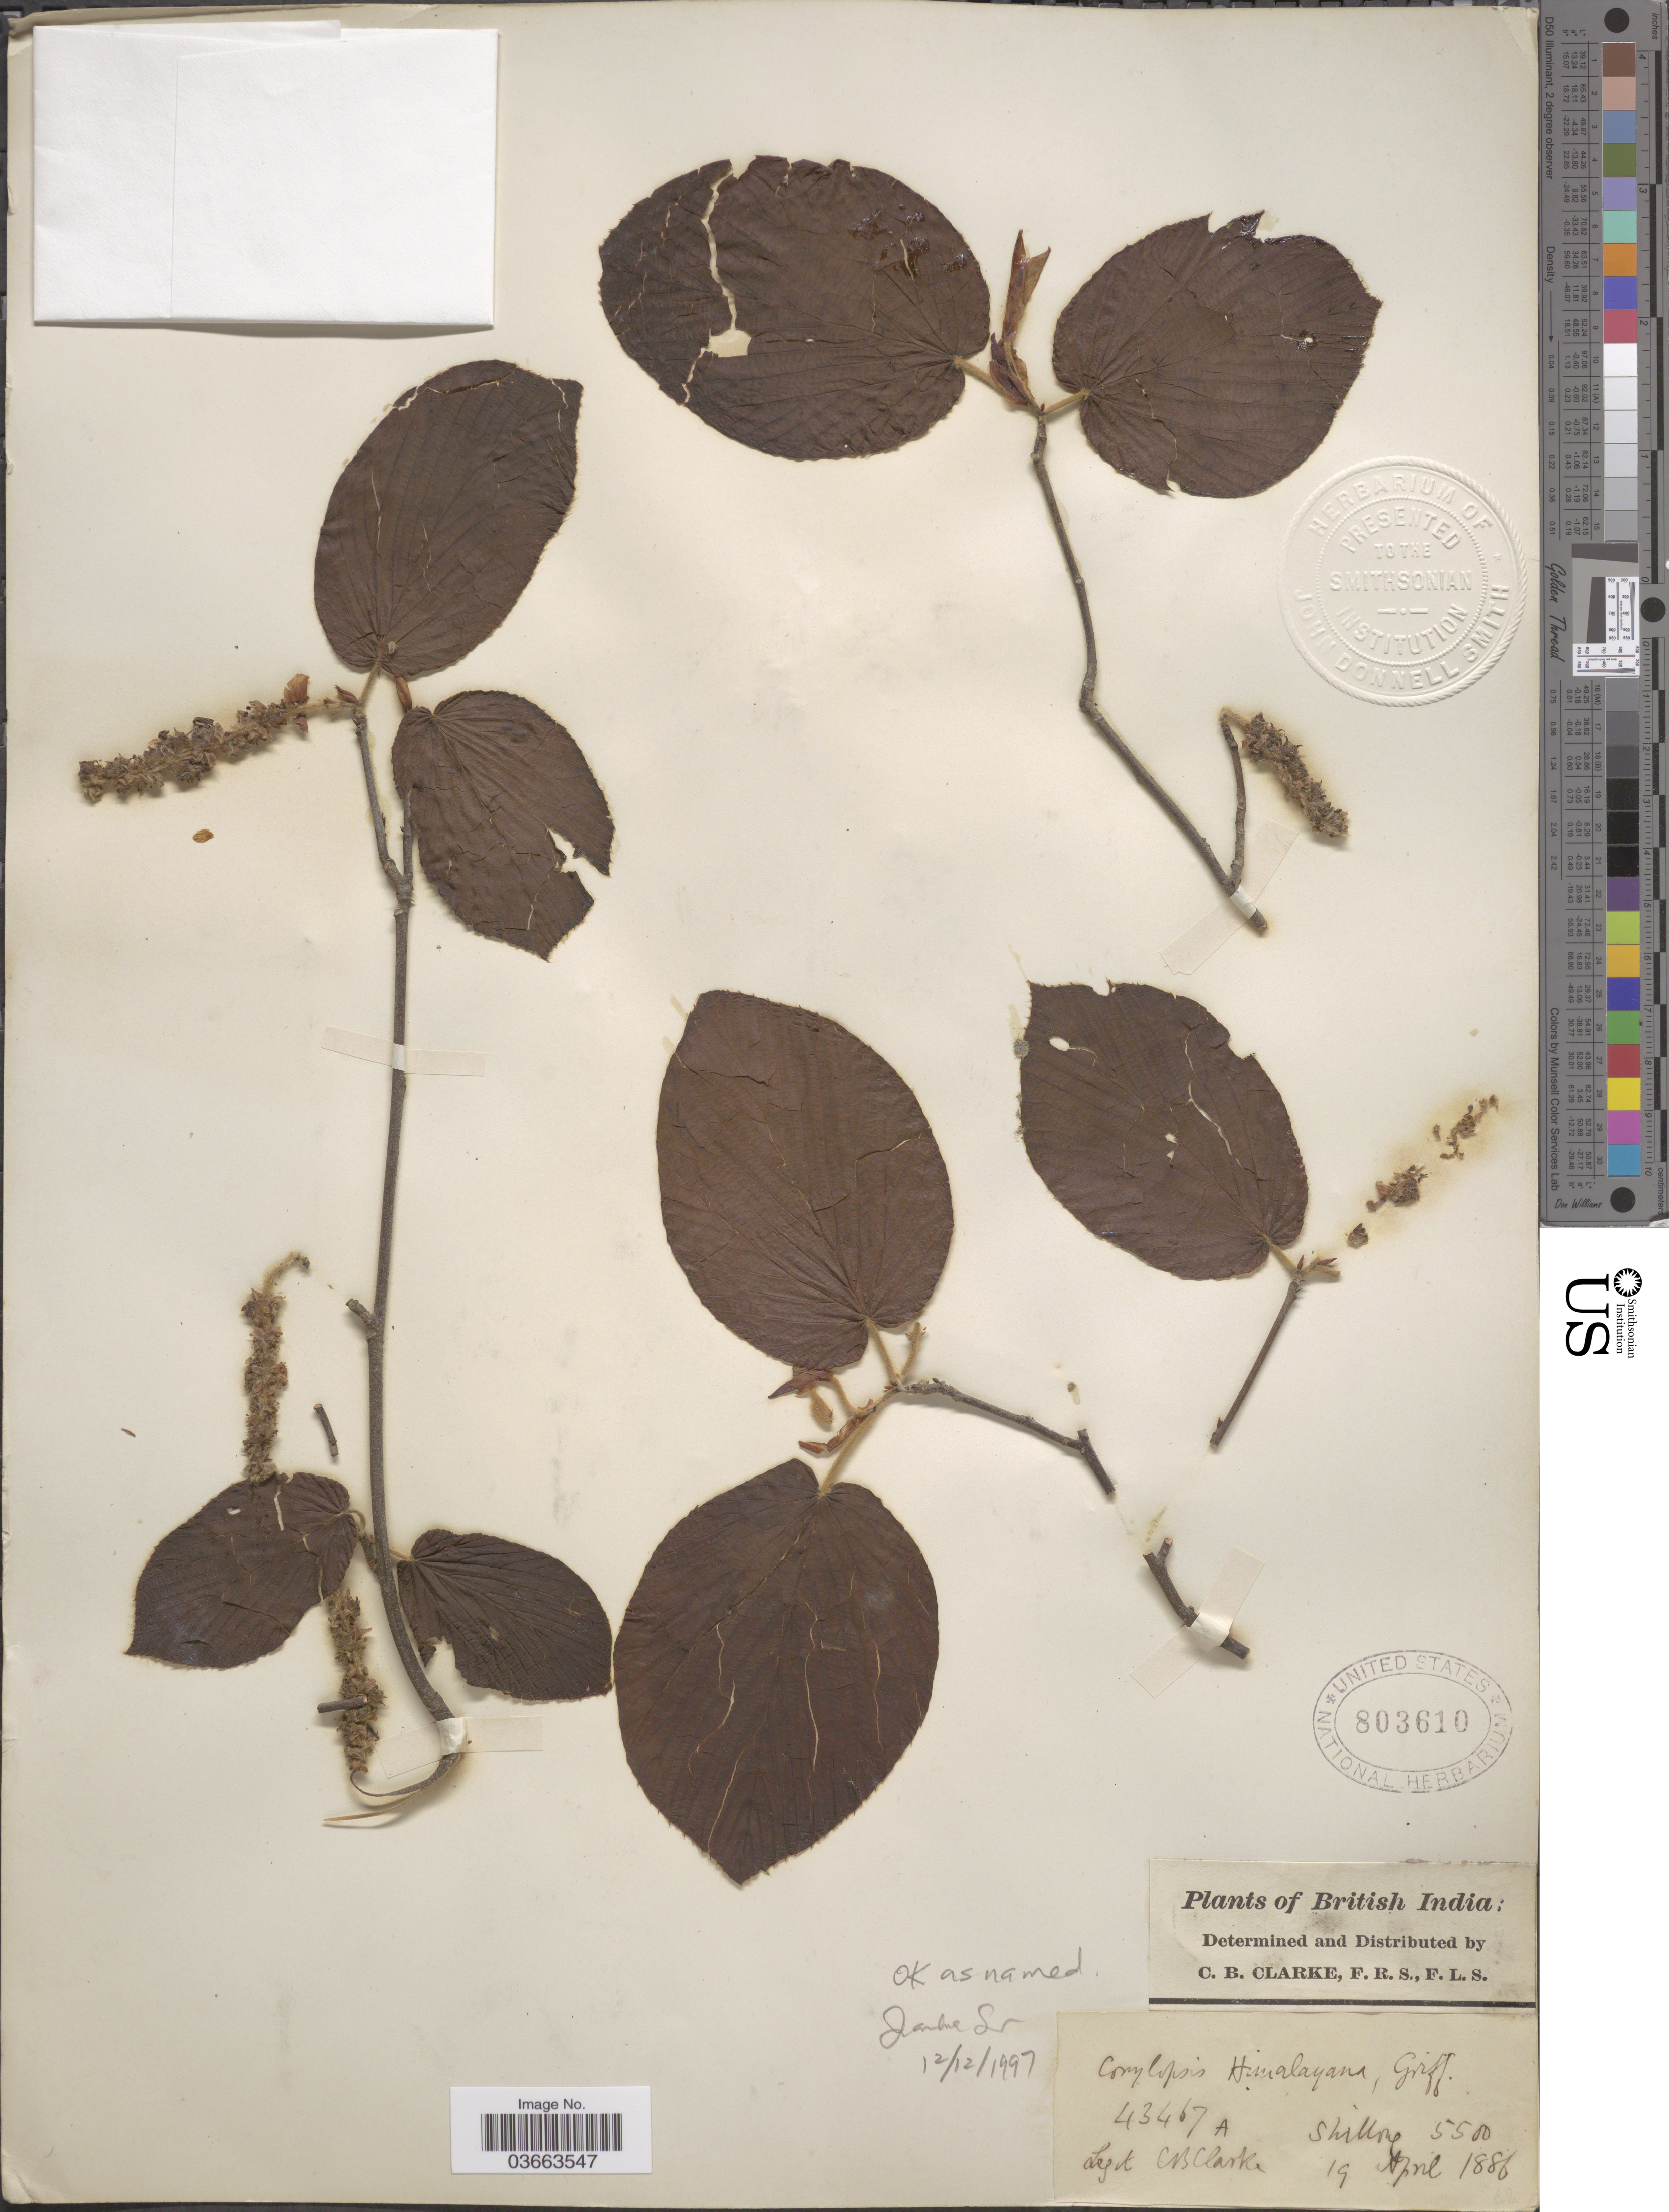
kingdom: Plantae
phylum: Tracheophyta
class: Magnoliopsida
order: Saxifragales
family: Hamamelidaceae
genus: Corylopsis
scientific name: Corylopsis himalayana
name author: Griff.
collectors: C. B. Clarke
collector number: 43467A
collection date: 1886-04-19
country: India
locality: British India. Shillong.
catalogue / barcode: US 803610